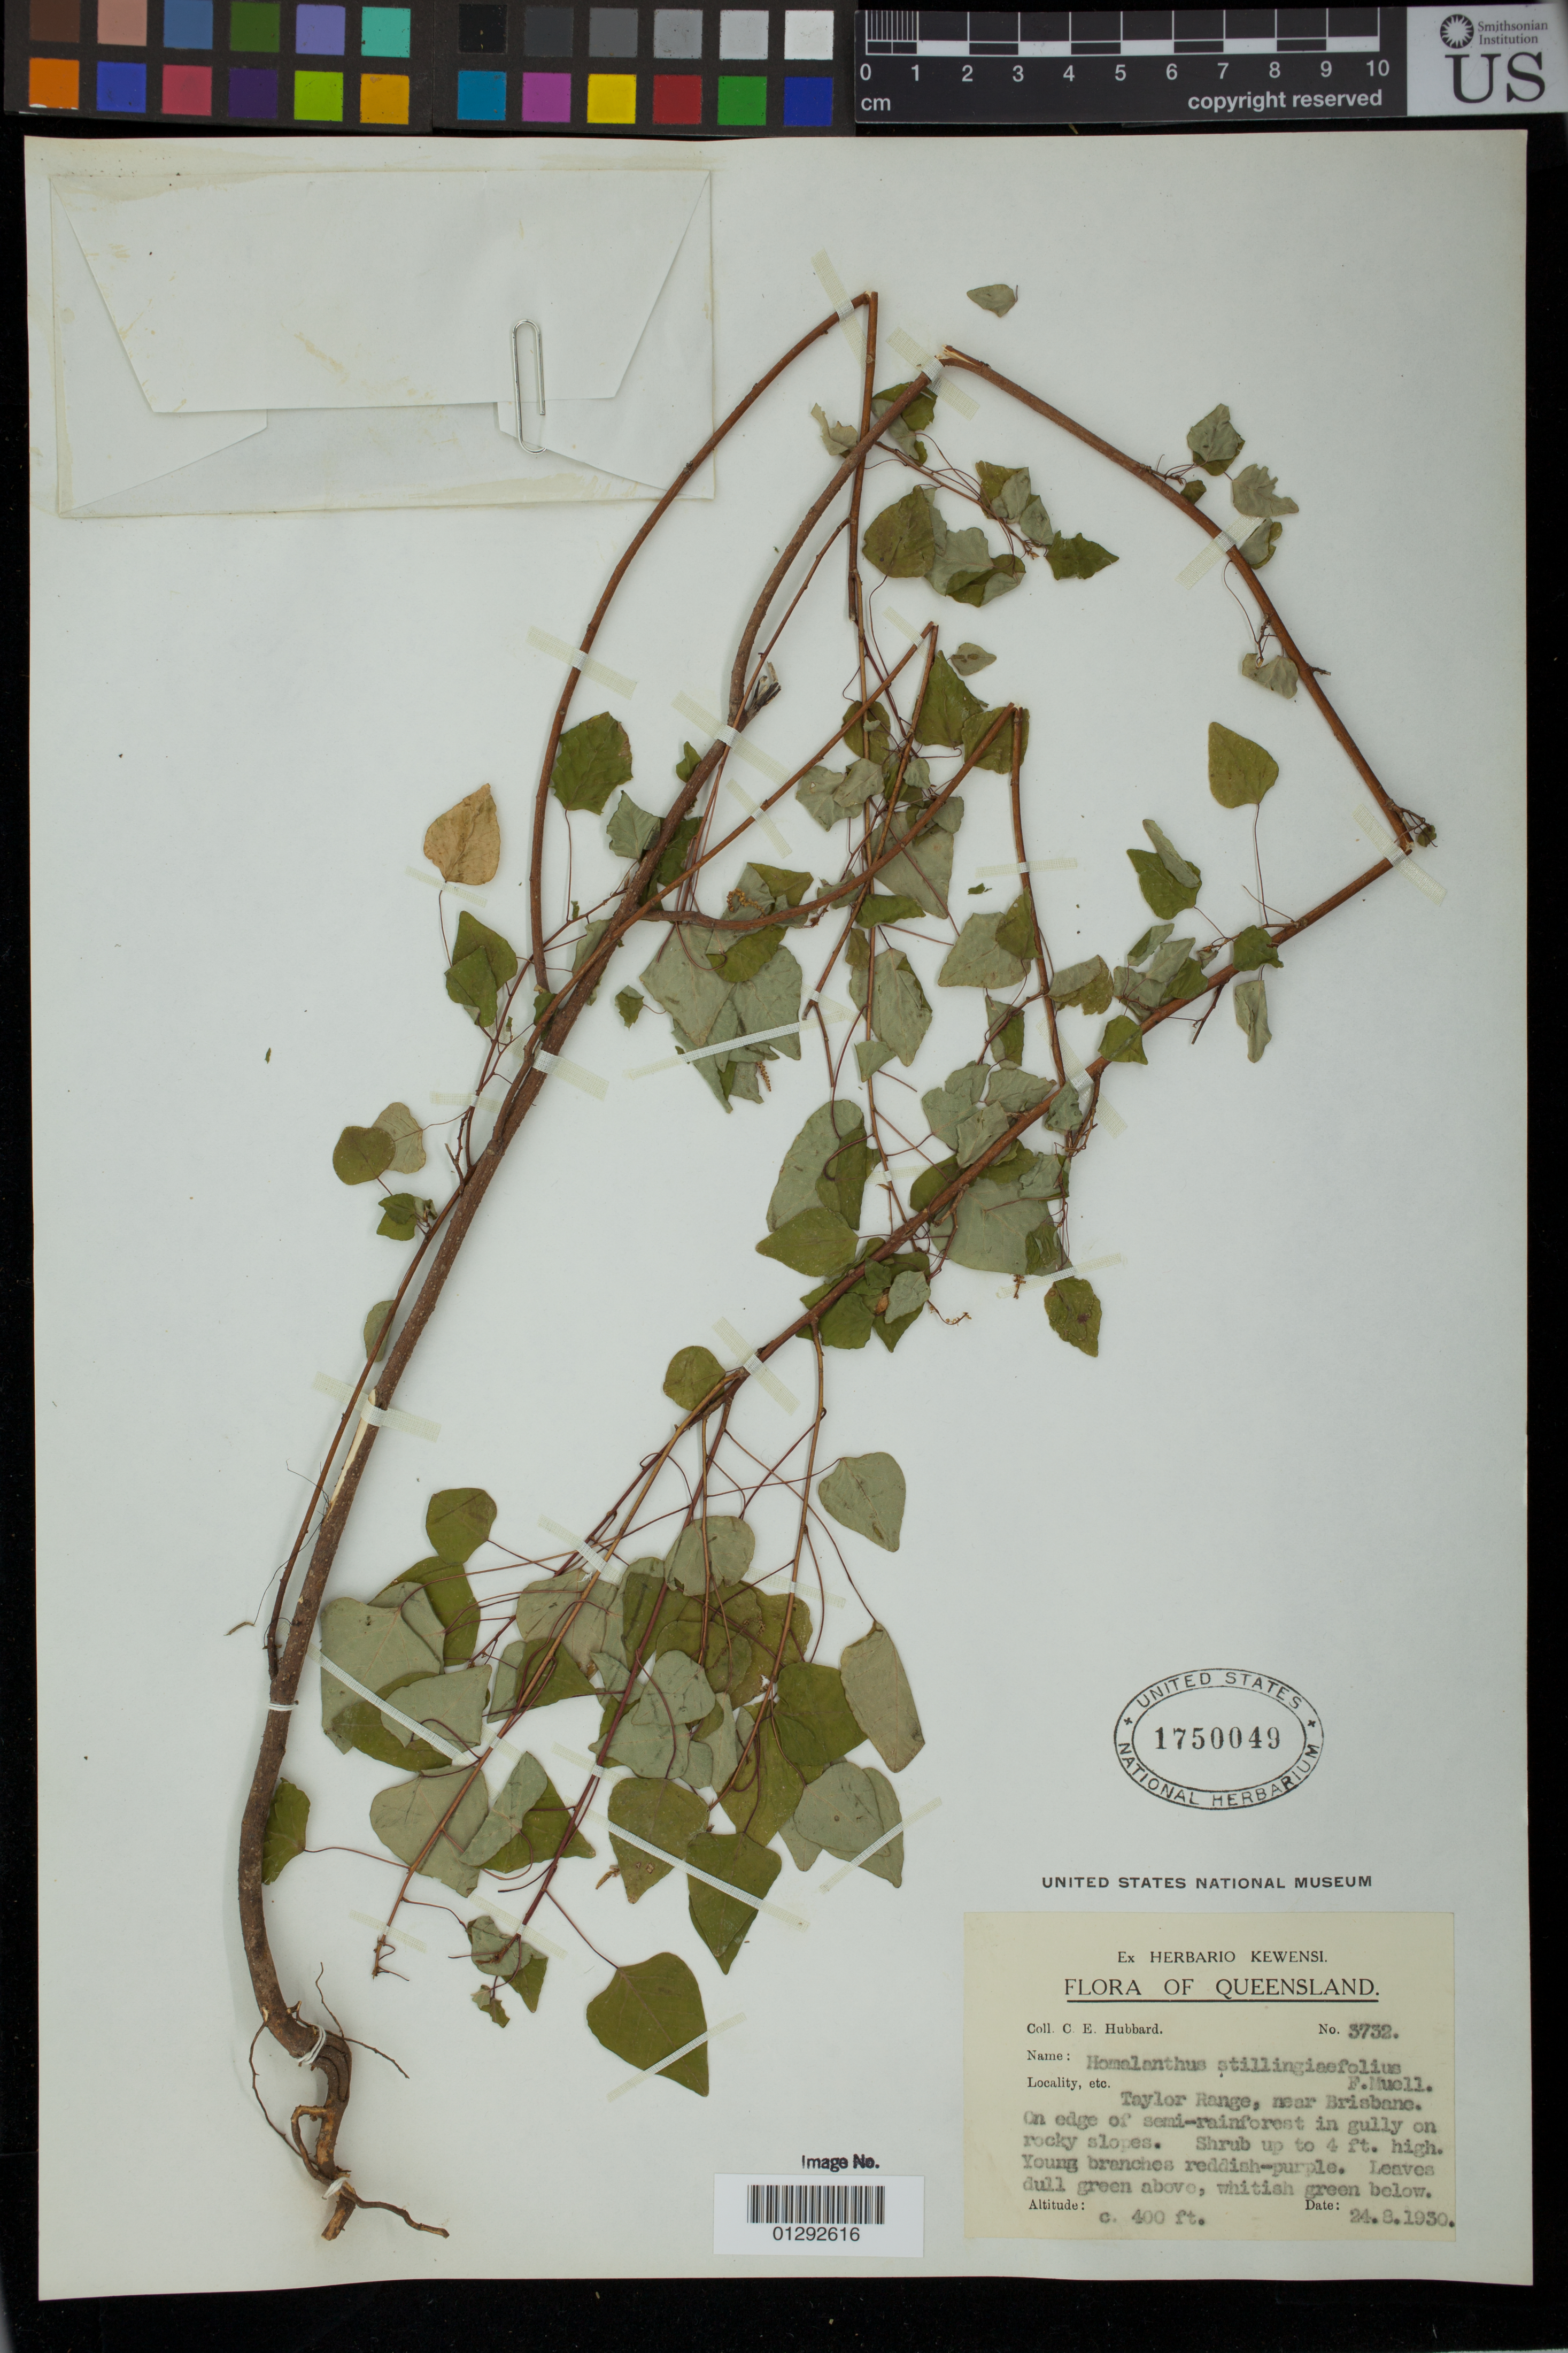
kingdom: Plantae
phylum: Tracheophyta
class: Magnoliopsida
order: Malpighiales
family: Euphorbiaceae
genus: Homalanthus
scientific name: Homalanthus stillingifolius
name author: F. Muell.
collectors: C. E. Hubbard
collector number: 3732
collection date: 1930-08-24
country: Australia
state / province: Queensland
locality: Taylor Range, near Brisbane.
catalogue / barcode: US 1750049